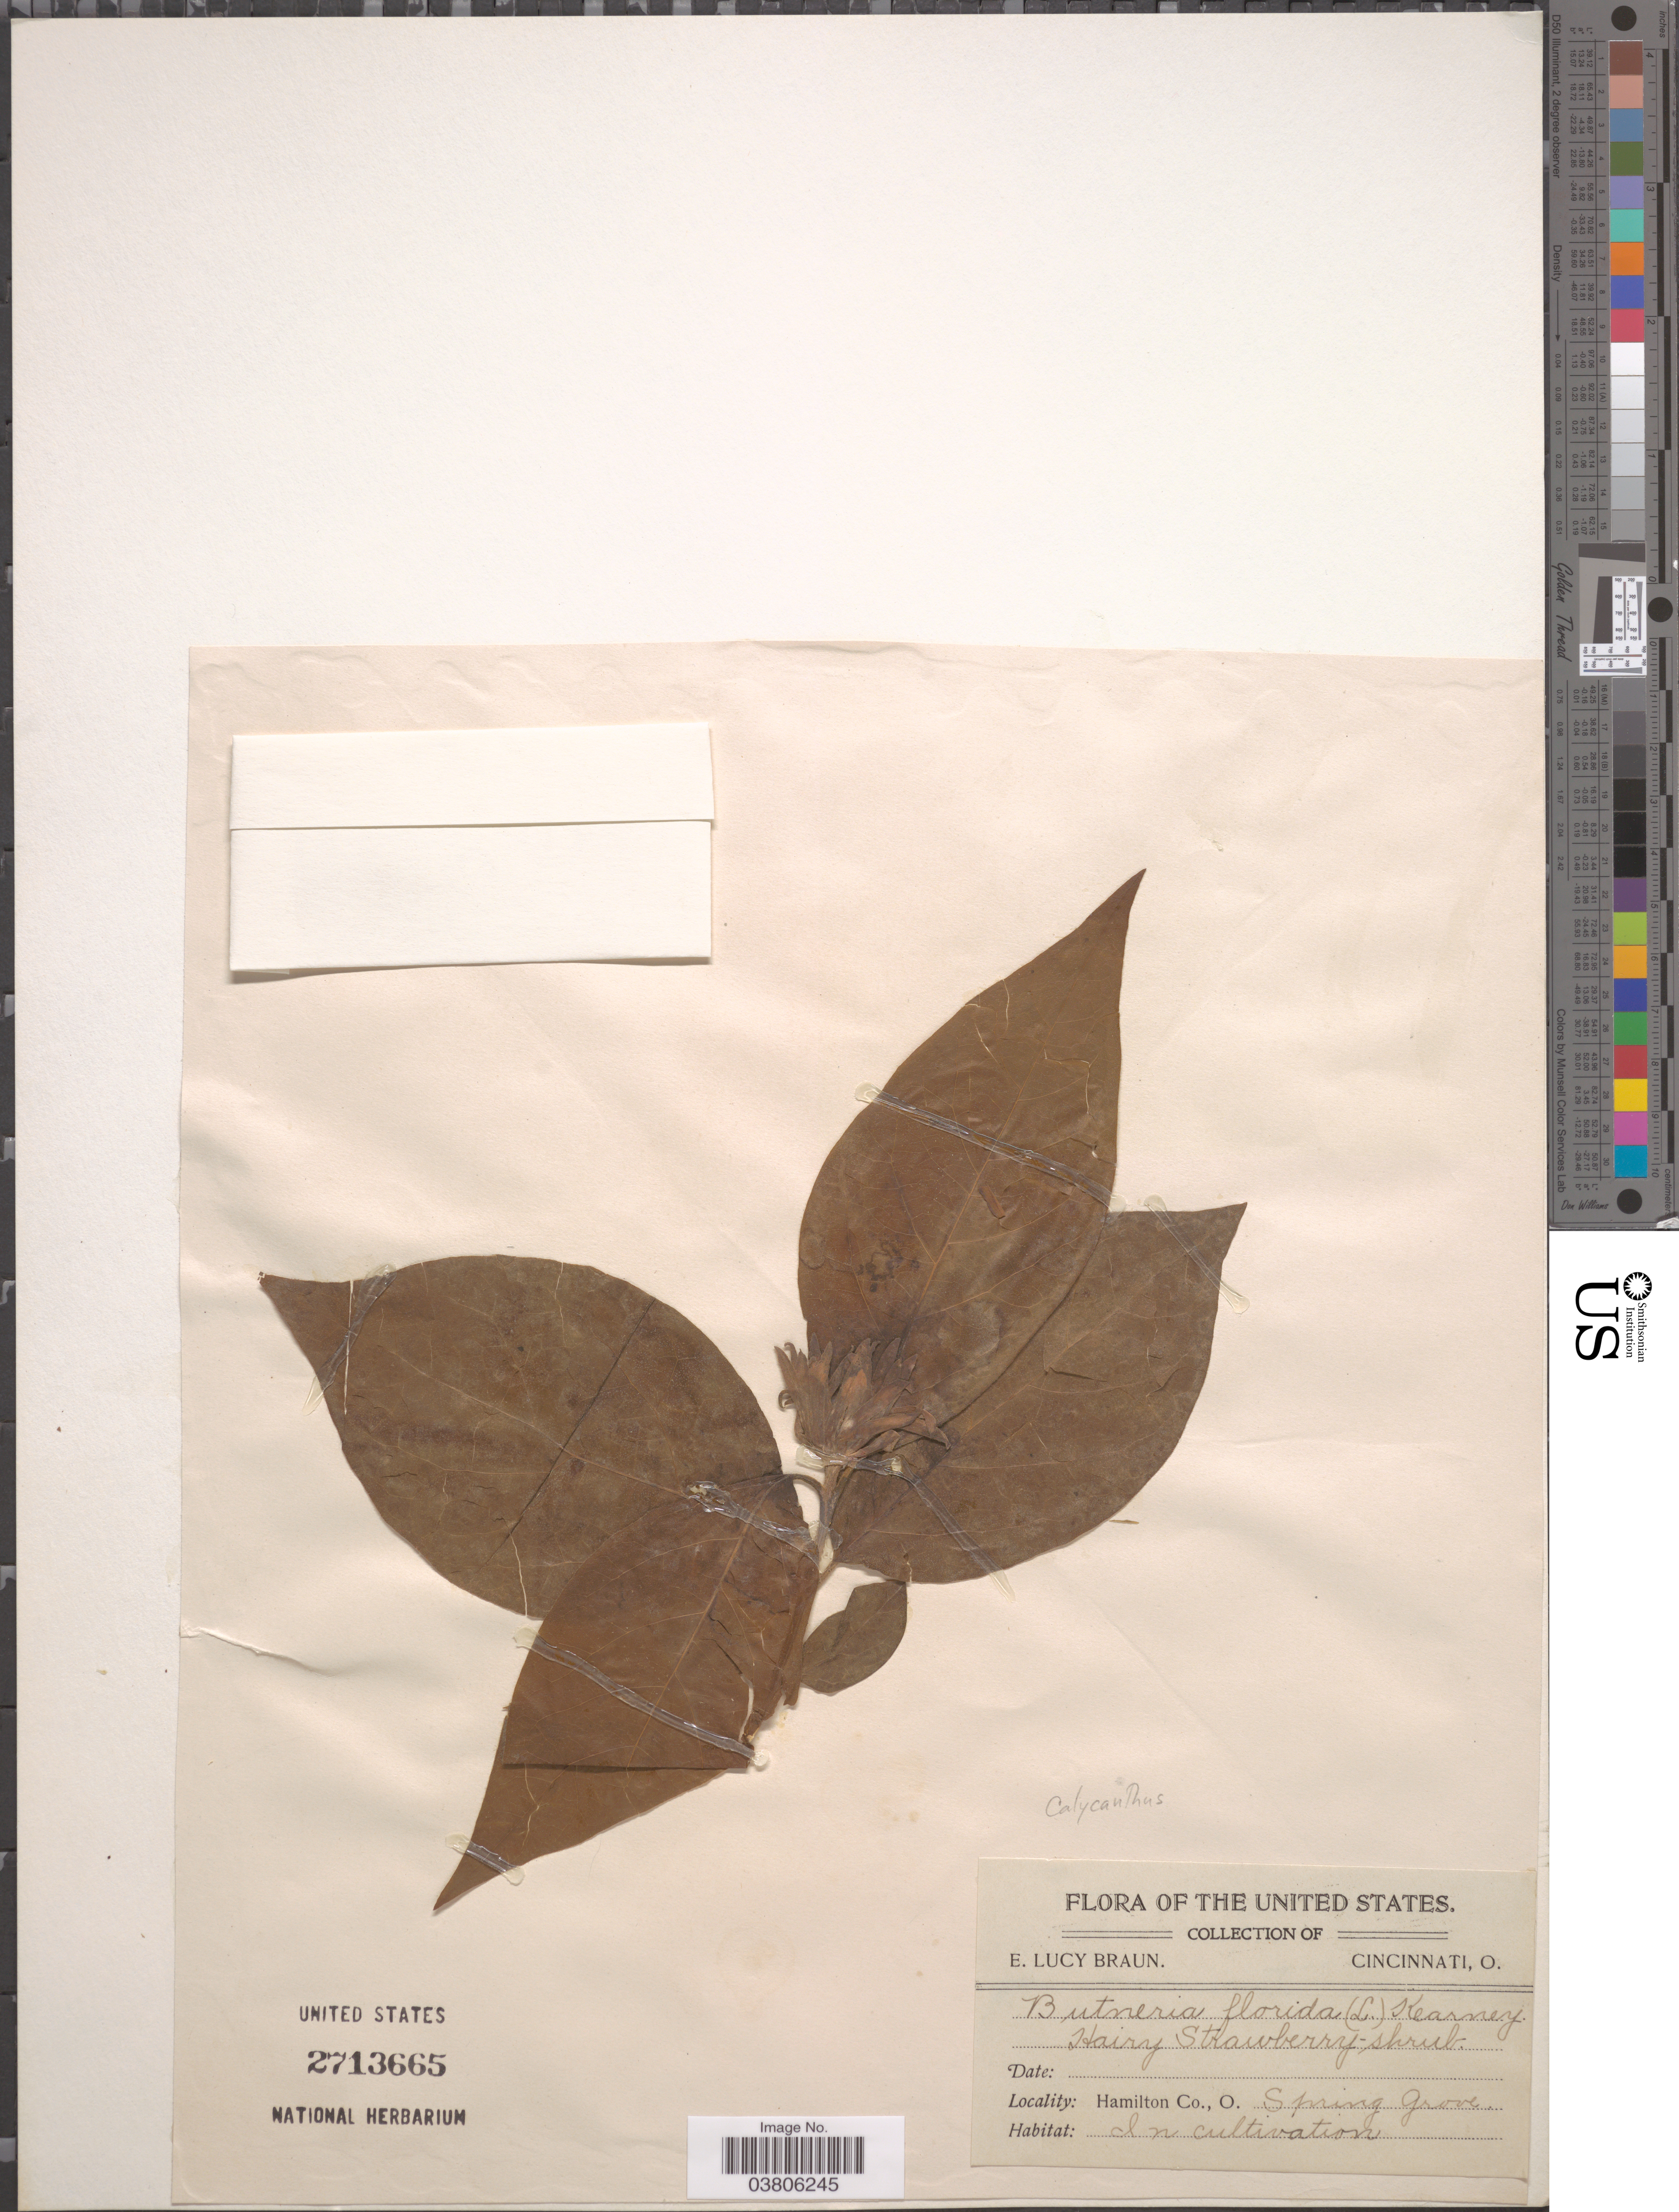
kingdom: Plantae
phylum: Tracheophyta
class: Magnoliopsida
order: Laurales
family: Calycanthaceae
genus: Calycanthus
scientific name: Calycanthus floridus var. floridus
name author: L.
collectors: E. L. Braun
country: United States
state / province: Ohio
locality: Hamilton Co. Spring Grove.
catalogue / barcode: US 2713665